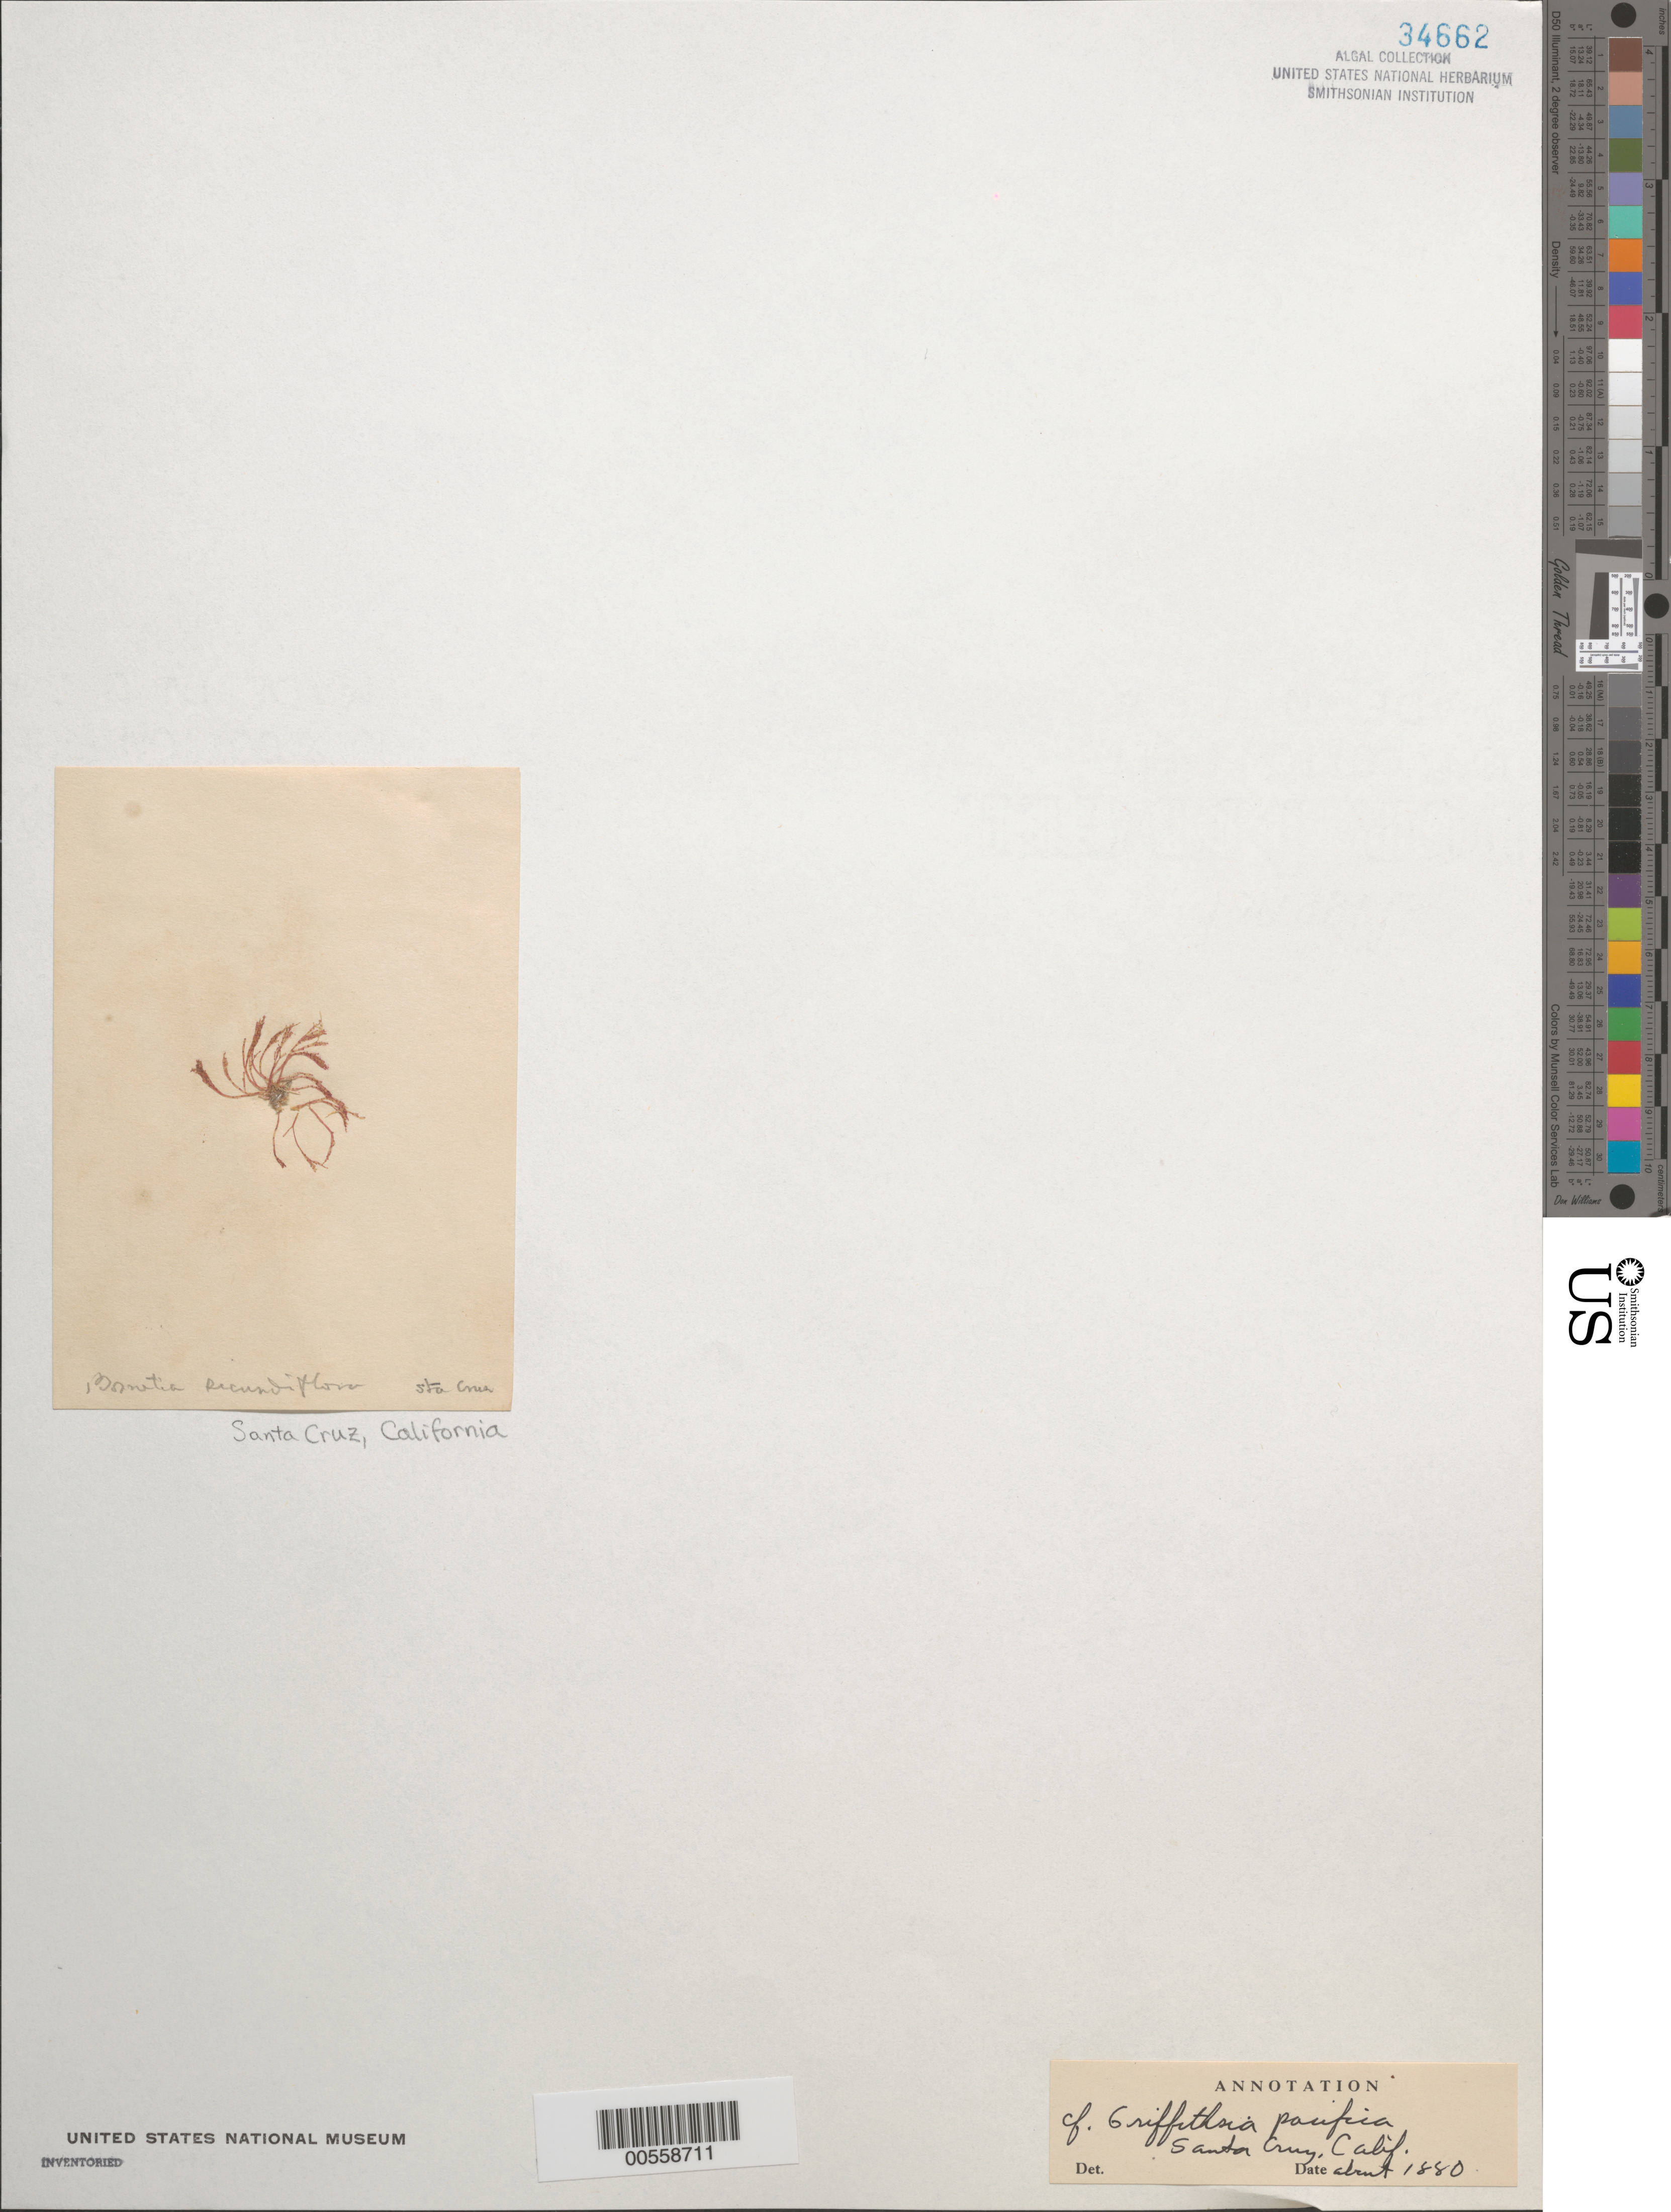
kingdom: Plantae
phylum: Rhodophyta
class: Florideophyceae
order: Ceramiales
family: Wrangeliaceae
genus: Griffithsia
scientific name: Griffithsia pacifica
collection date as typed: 1880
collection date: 1880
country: United States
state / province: California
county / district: Santa Cruz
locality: Santa Cruz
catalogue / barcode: US 34662